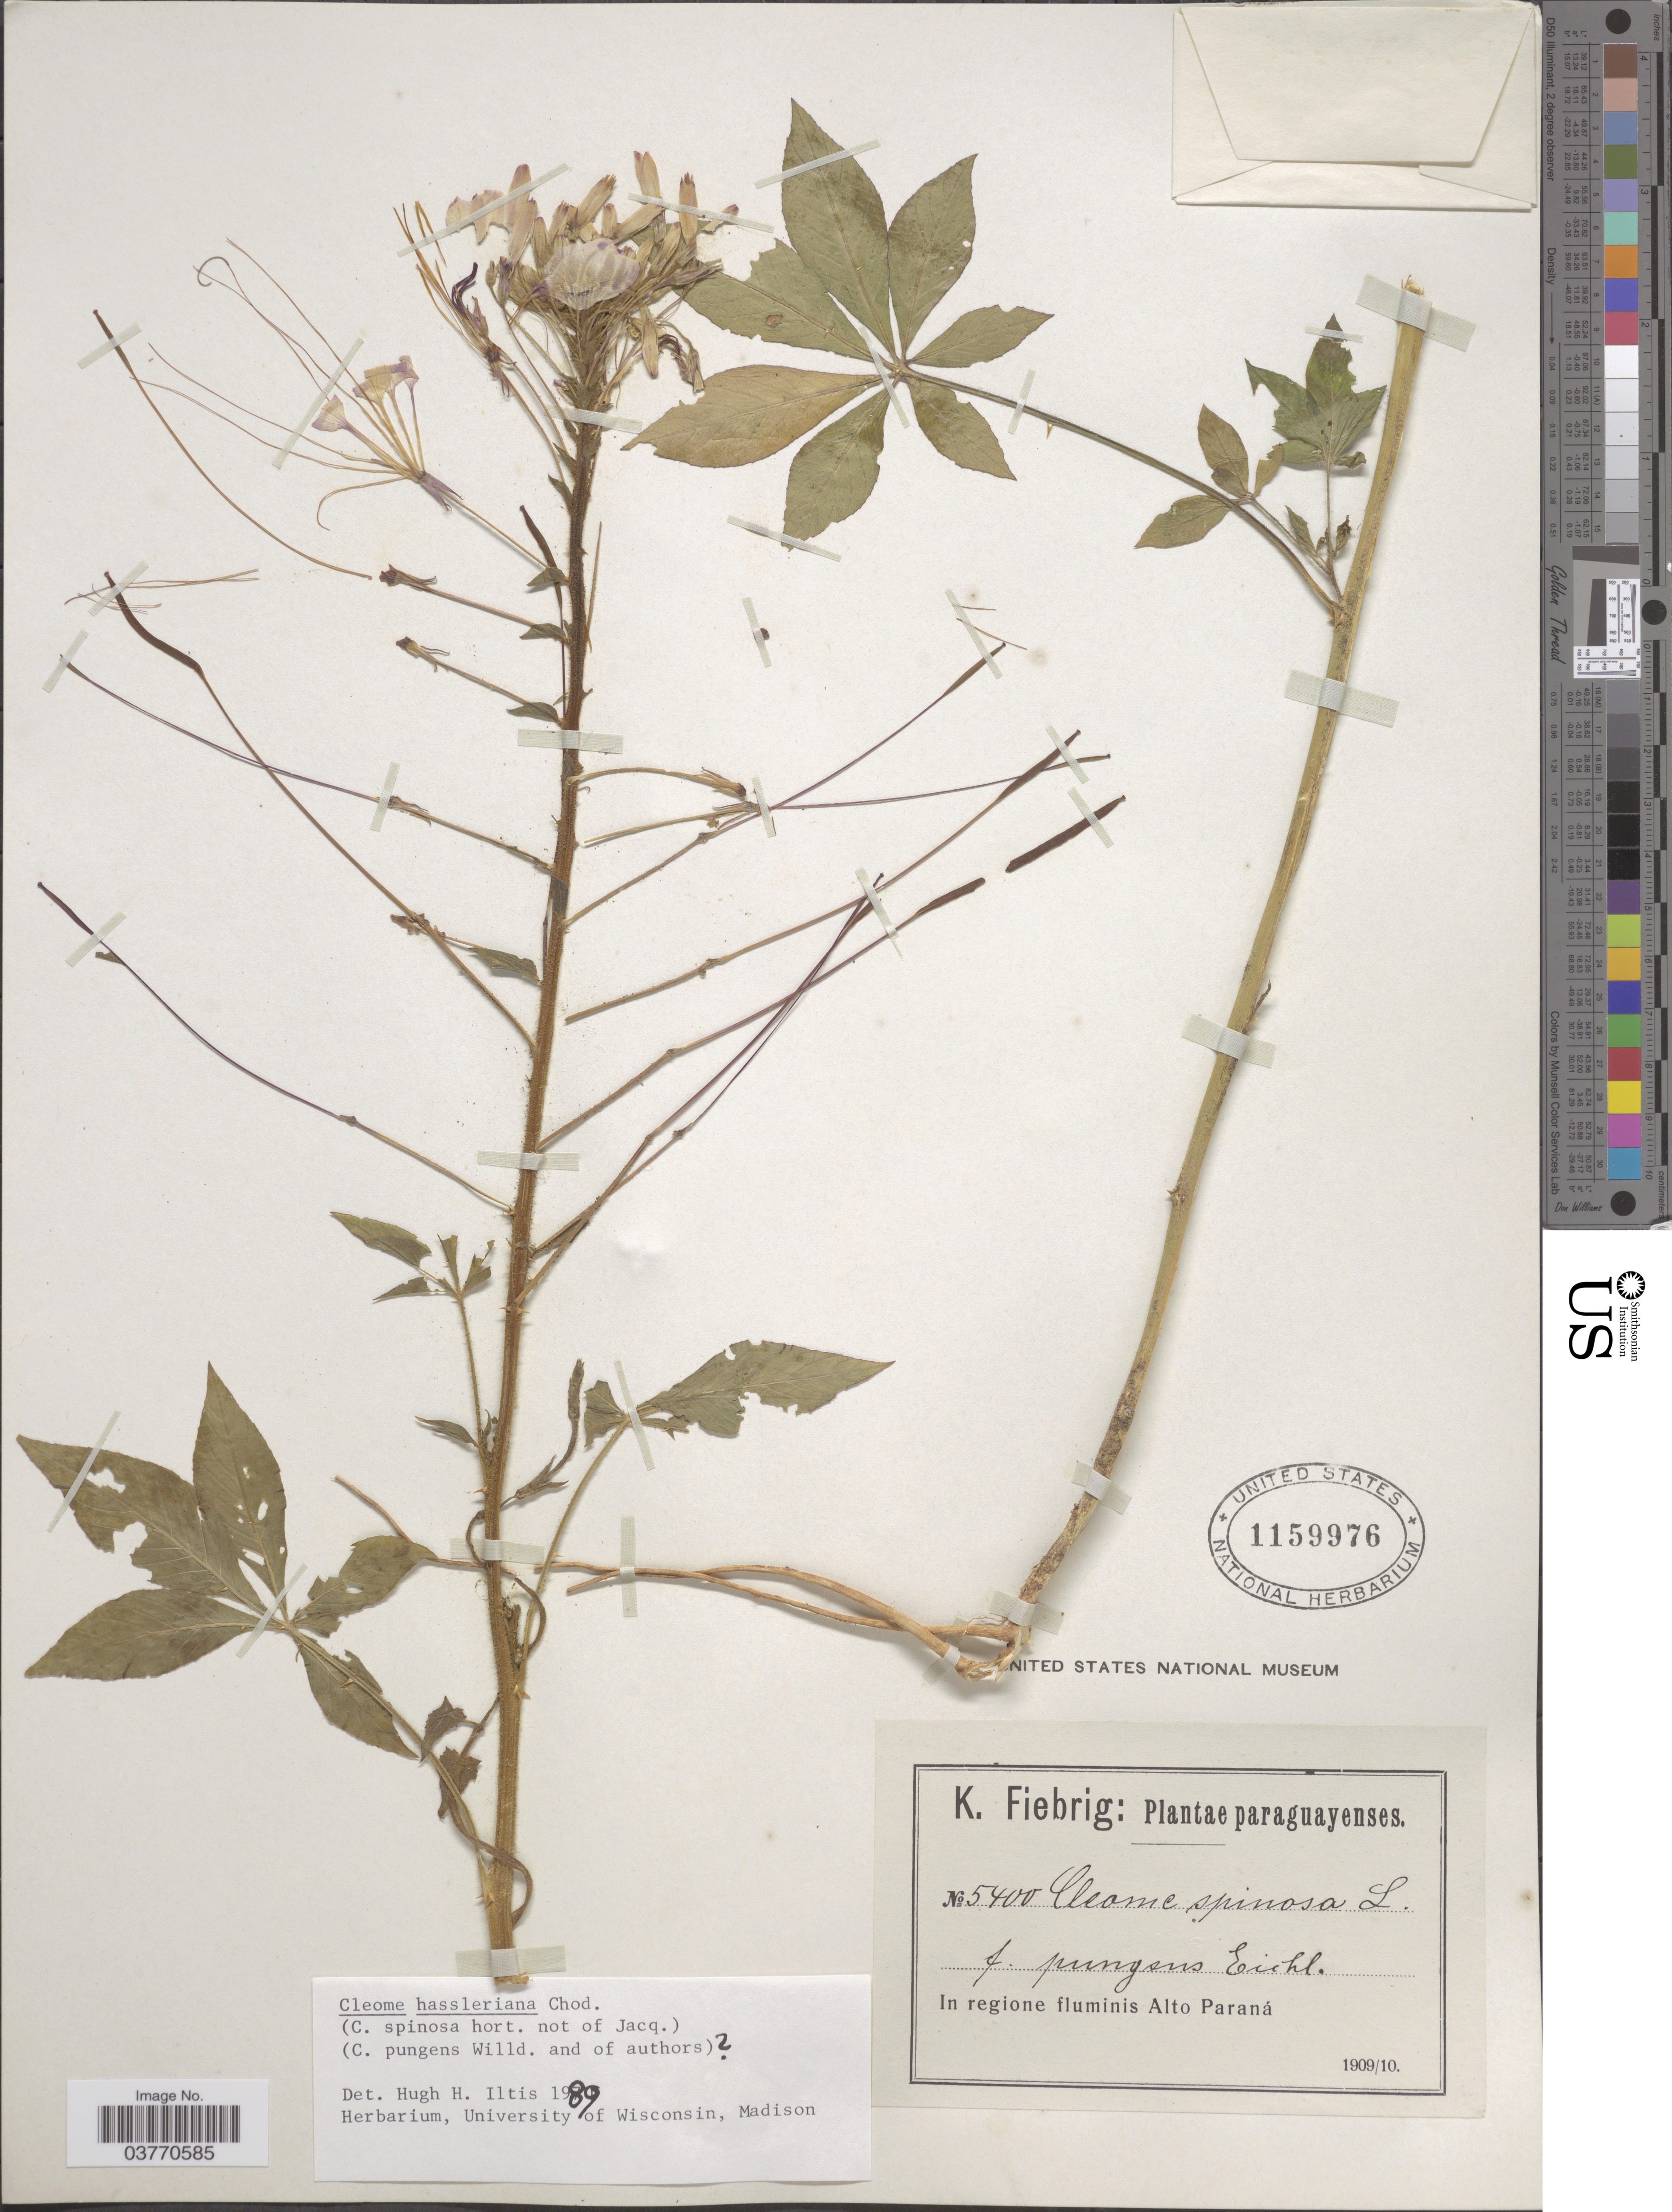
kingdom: Plantae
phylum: Tracheophyta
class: Magnoliopsida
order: Brassicales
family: Cleomaceae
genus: Tarenaya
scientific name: Tarenaya houtteana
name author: (Schltdl.) Soares Neto & Roalson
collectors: K. Fiebrig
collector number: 5400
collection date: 1909/1910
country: Paraguay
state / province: Alto Parana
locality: In regione fluminis Alto Paraná.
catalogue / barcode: US 1159976